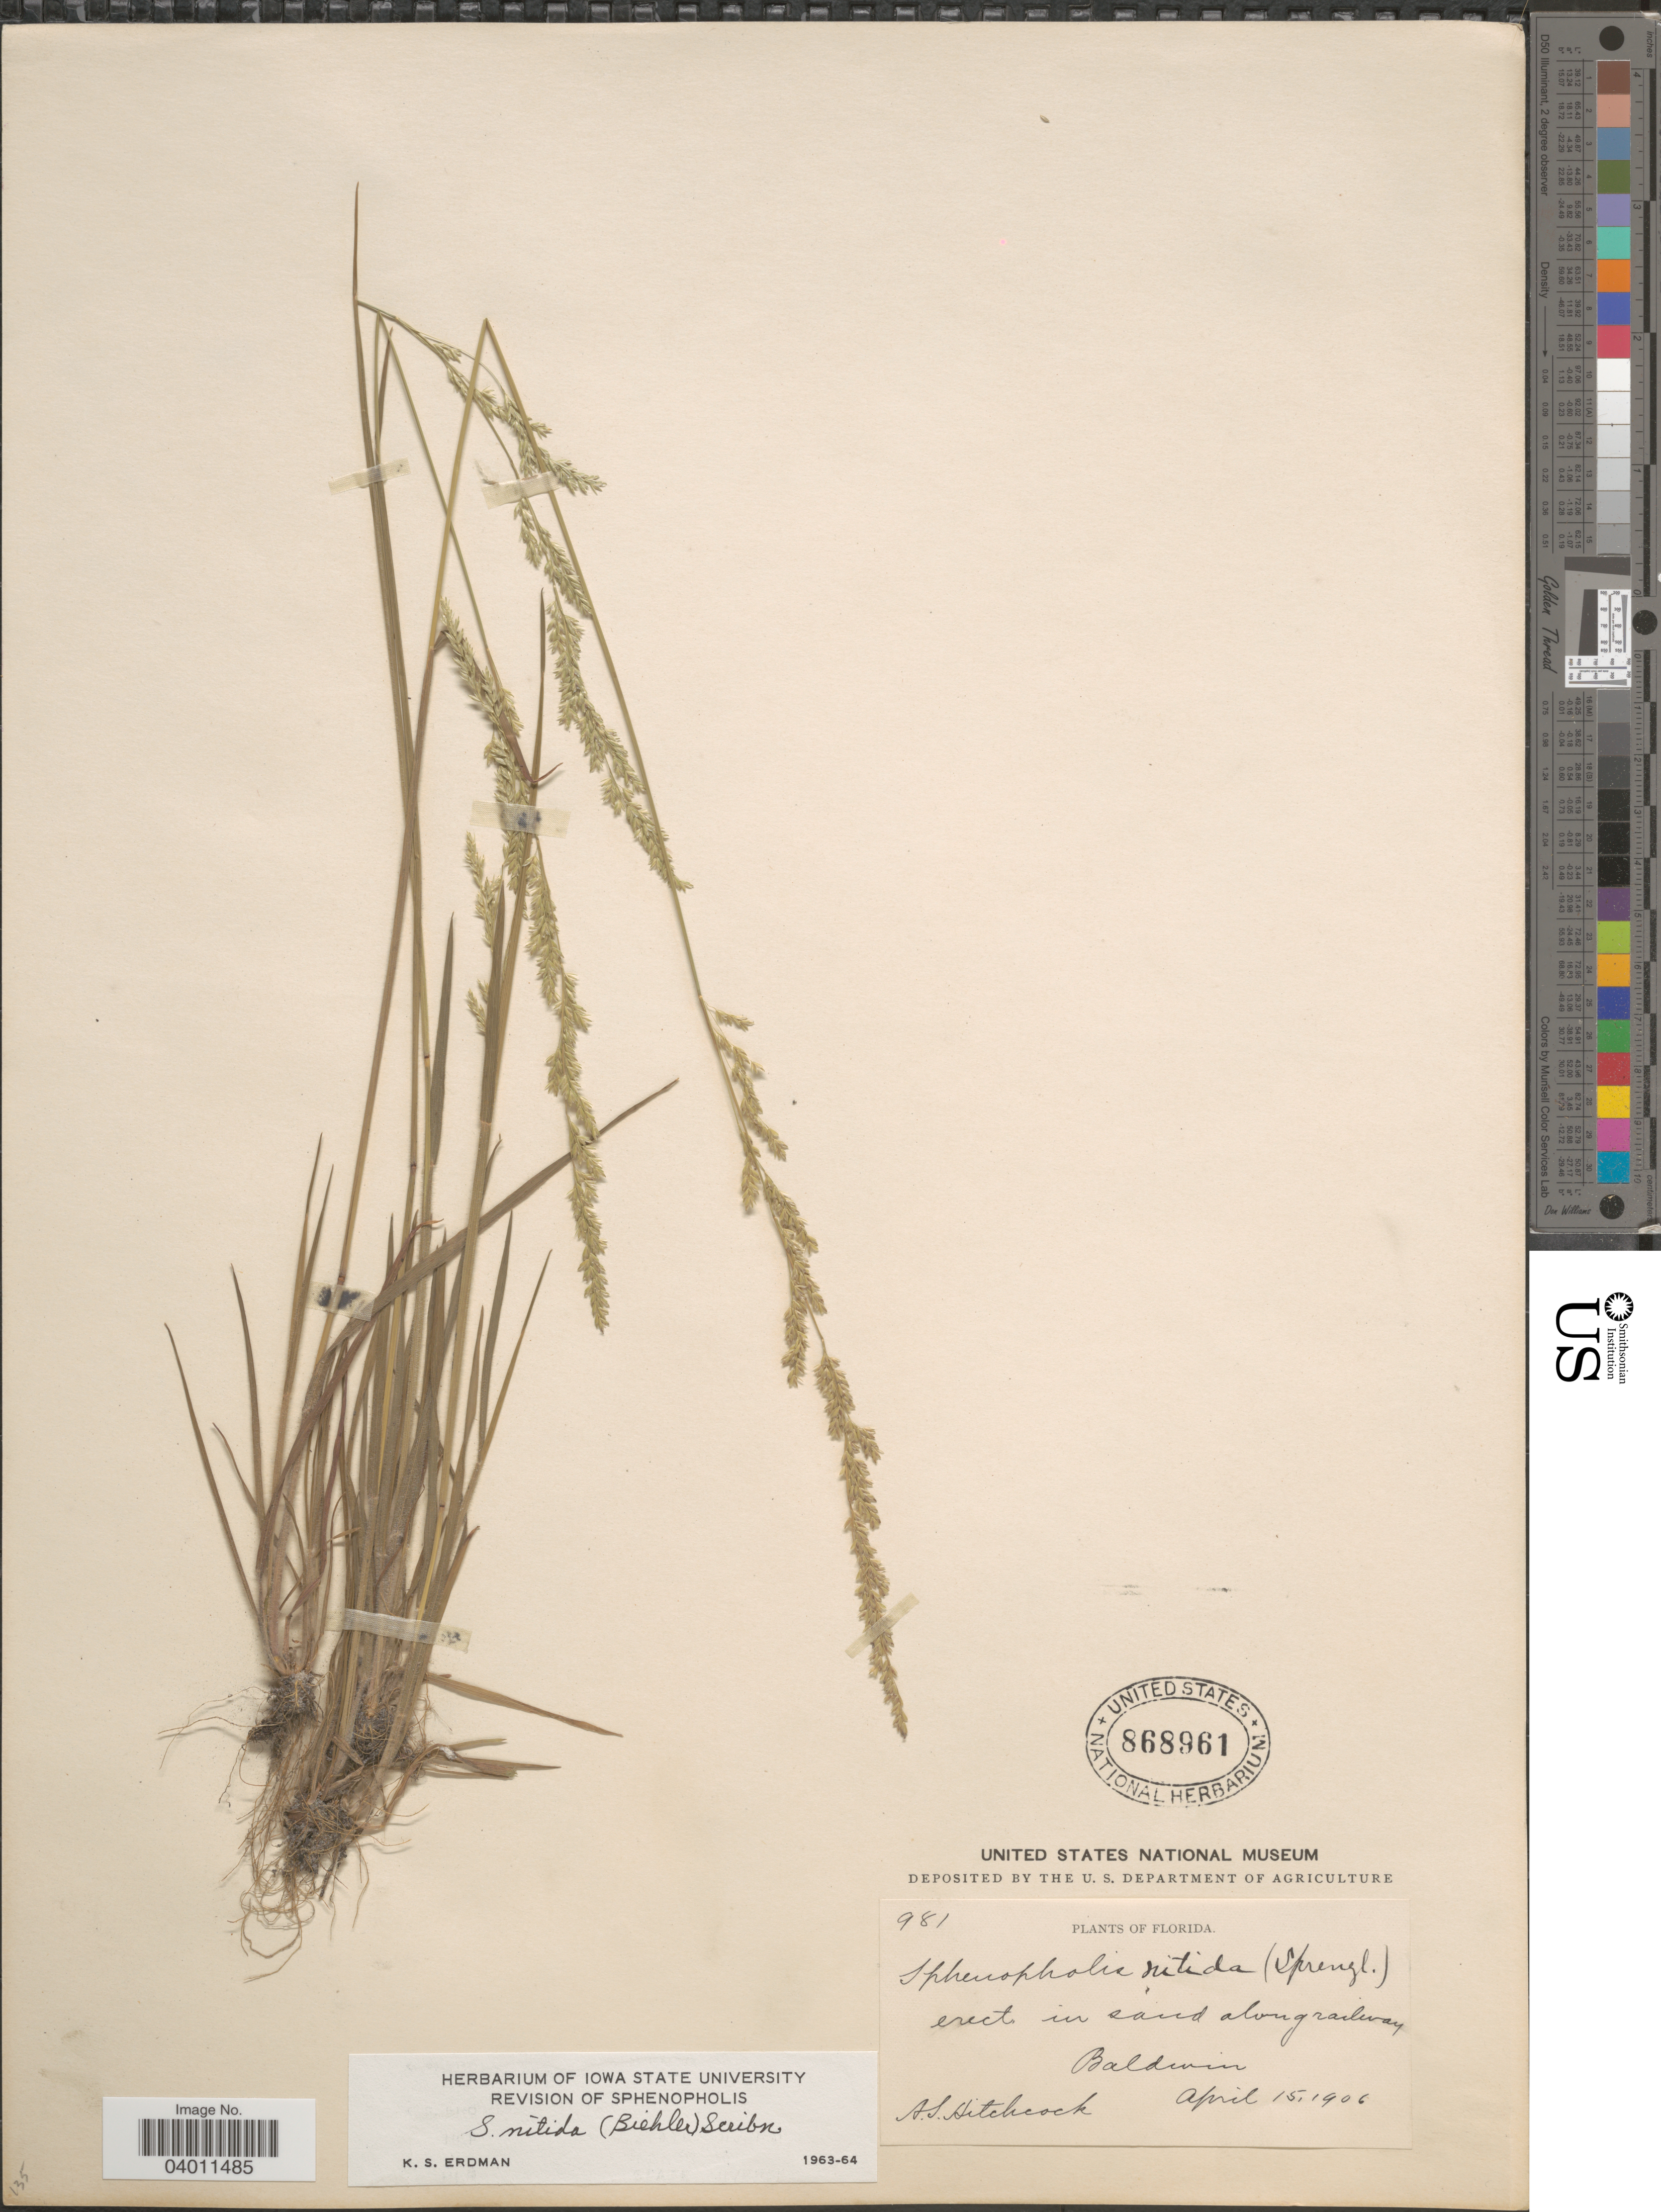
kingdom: Plantae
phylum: Tracheophyta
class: Liliopsida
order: Poales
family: Poaceae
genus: Sphenopholis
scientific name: Sphenopholis nitida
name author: (Biehler) Scribn.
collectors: A. S. Hitchcock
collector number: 981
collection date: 1906-04-15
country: United States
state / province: Florida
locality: Baldwin.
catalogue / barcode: US 868961